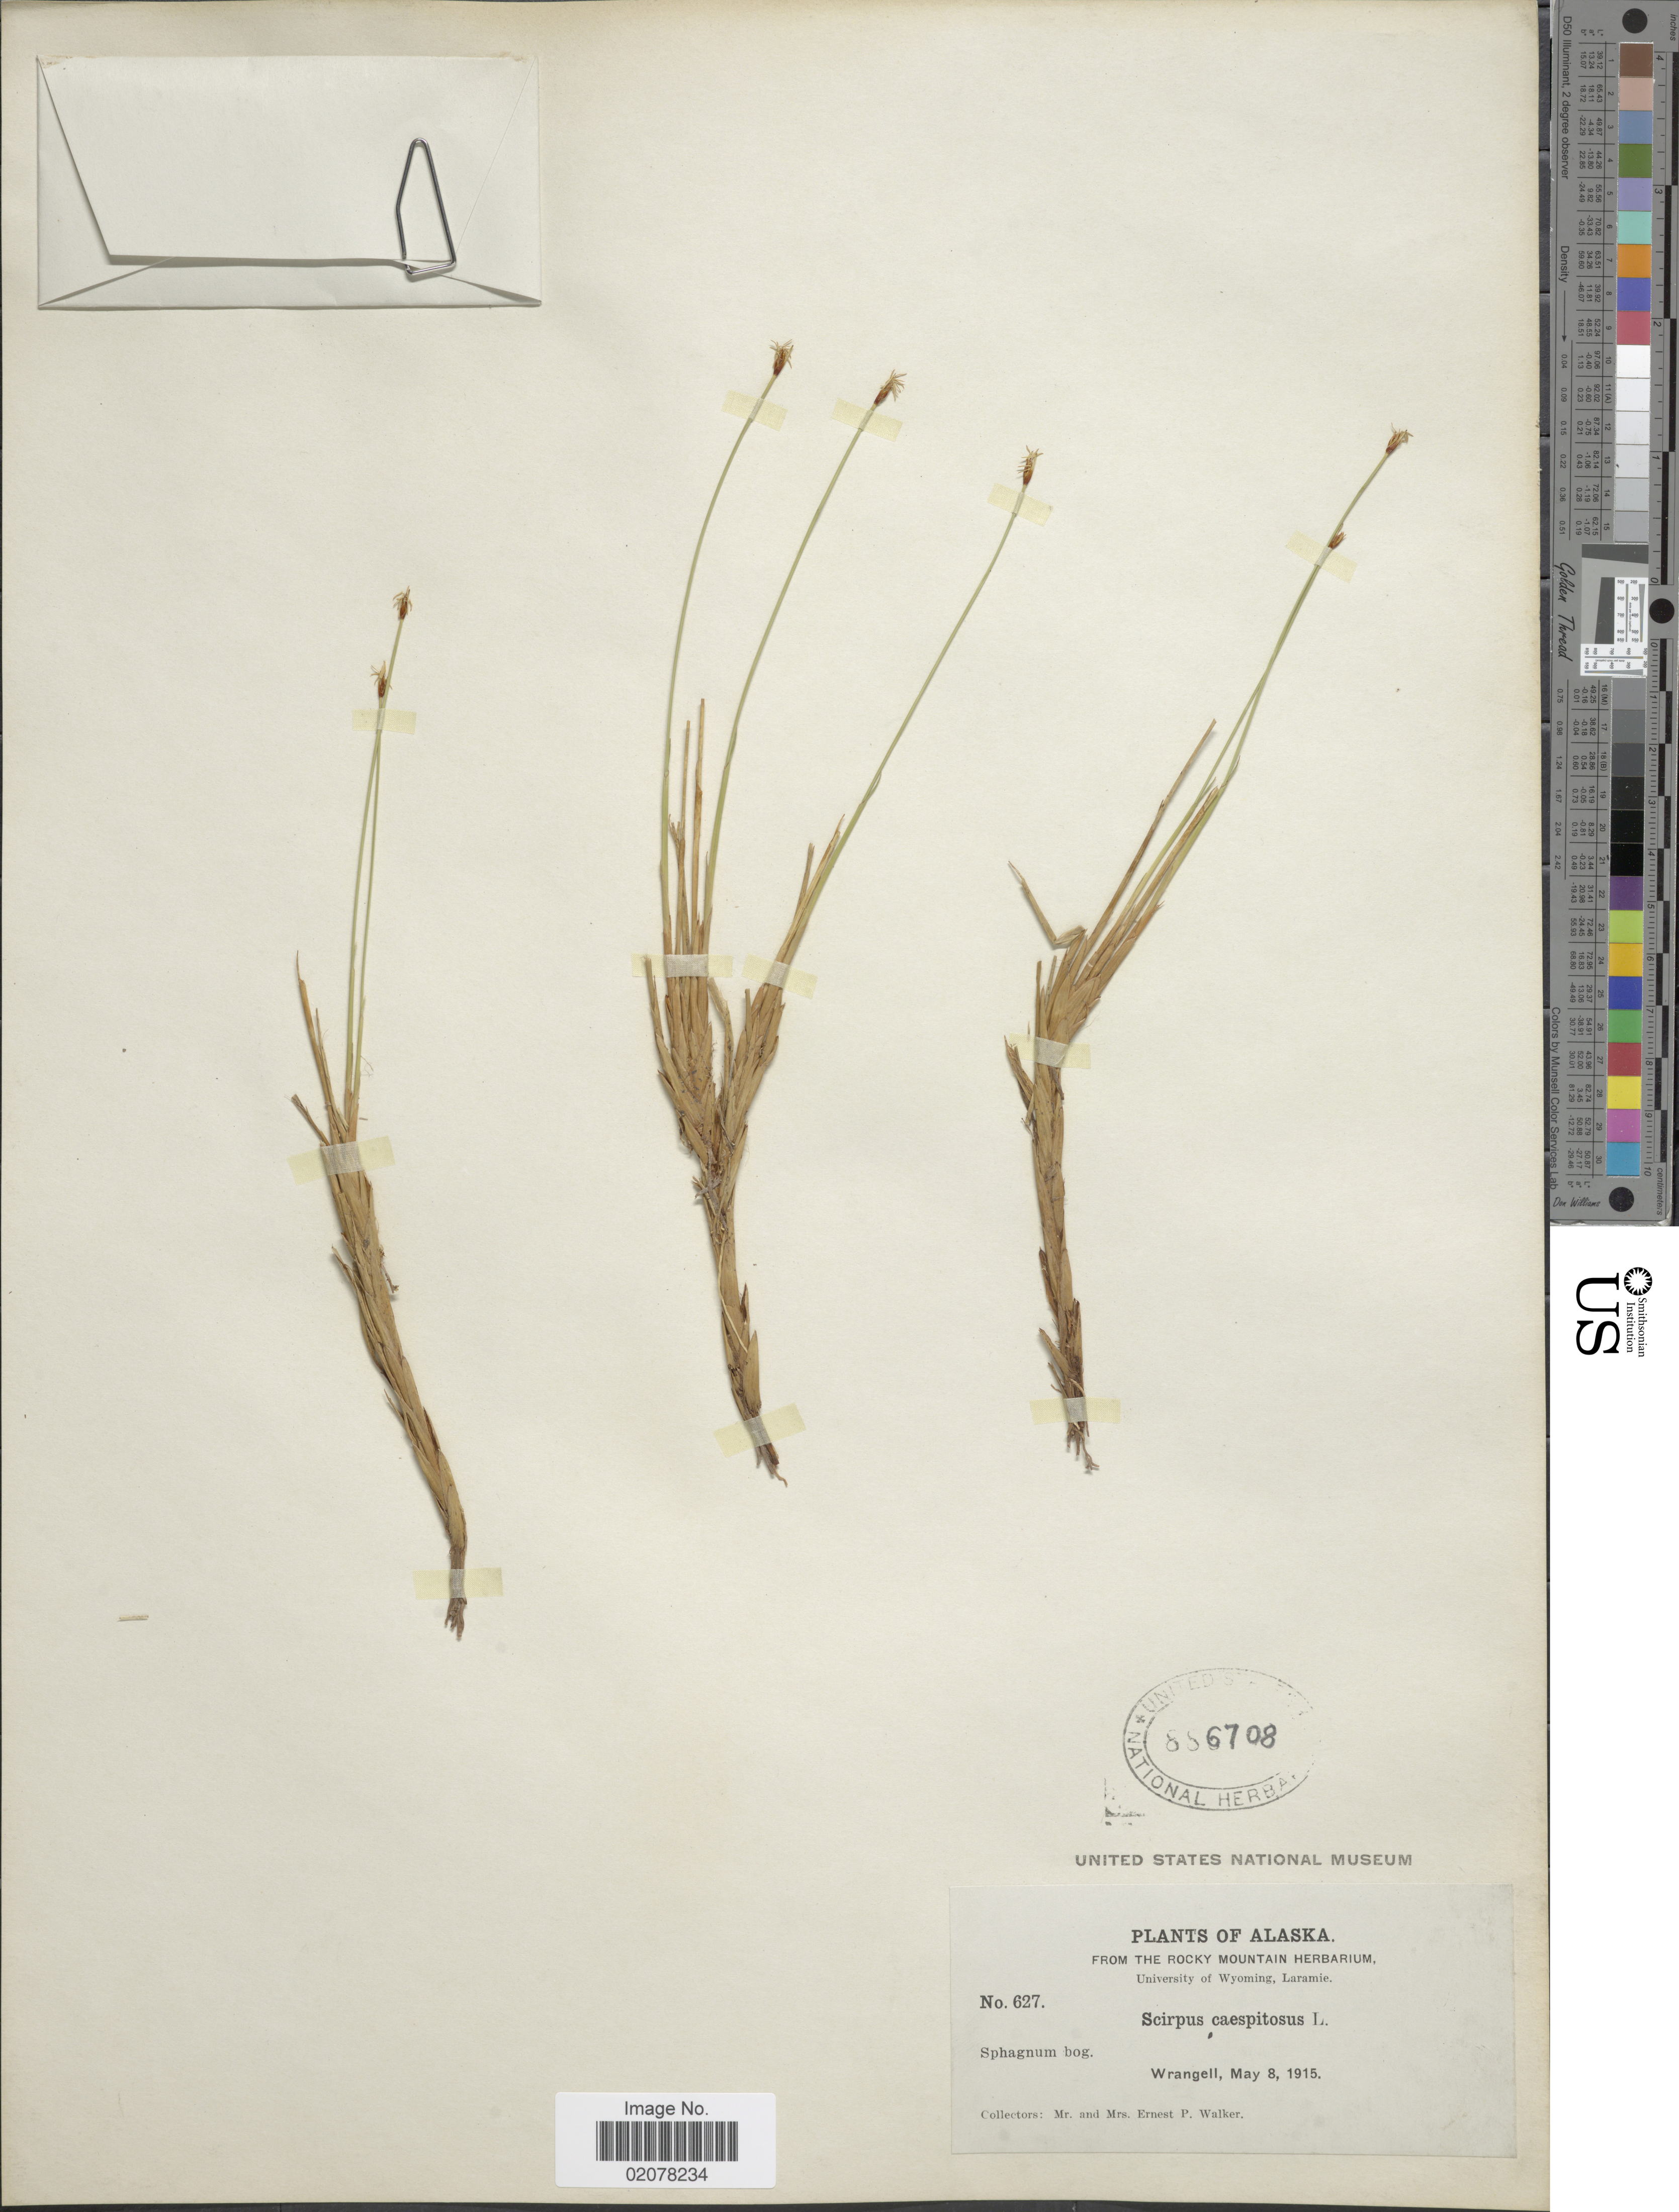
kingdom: Plantae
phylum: Tracheophyta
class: Liliopsida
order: Poales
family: Cyperaceae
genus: Trichophorum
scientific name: Trichophorum cespitosum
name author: (L.) Hartm.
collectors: E. P. Walker & E. Walker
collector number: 627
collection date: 1915-05-08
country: United States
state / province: Alaska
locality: Wrangell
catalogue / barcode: US 886708